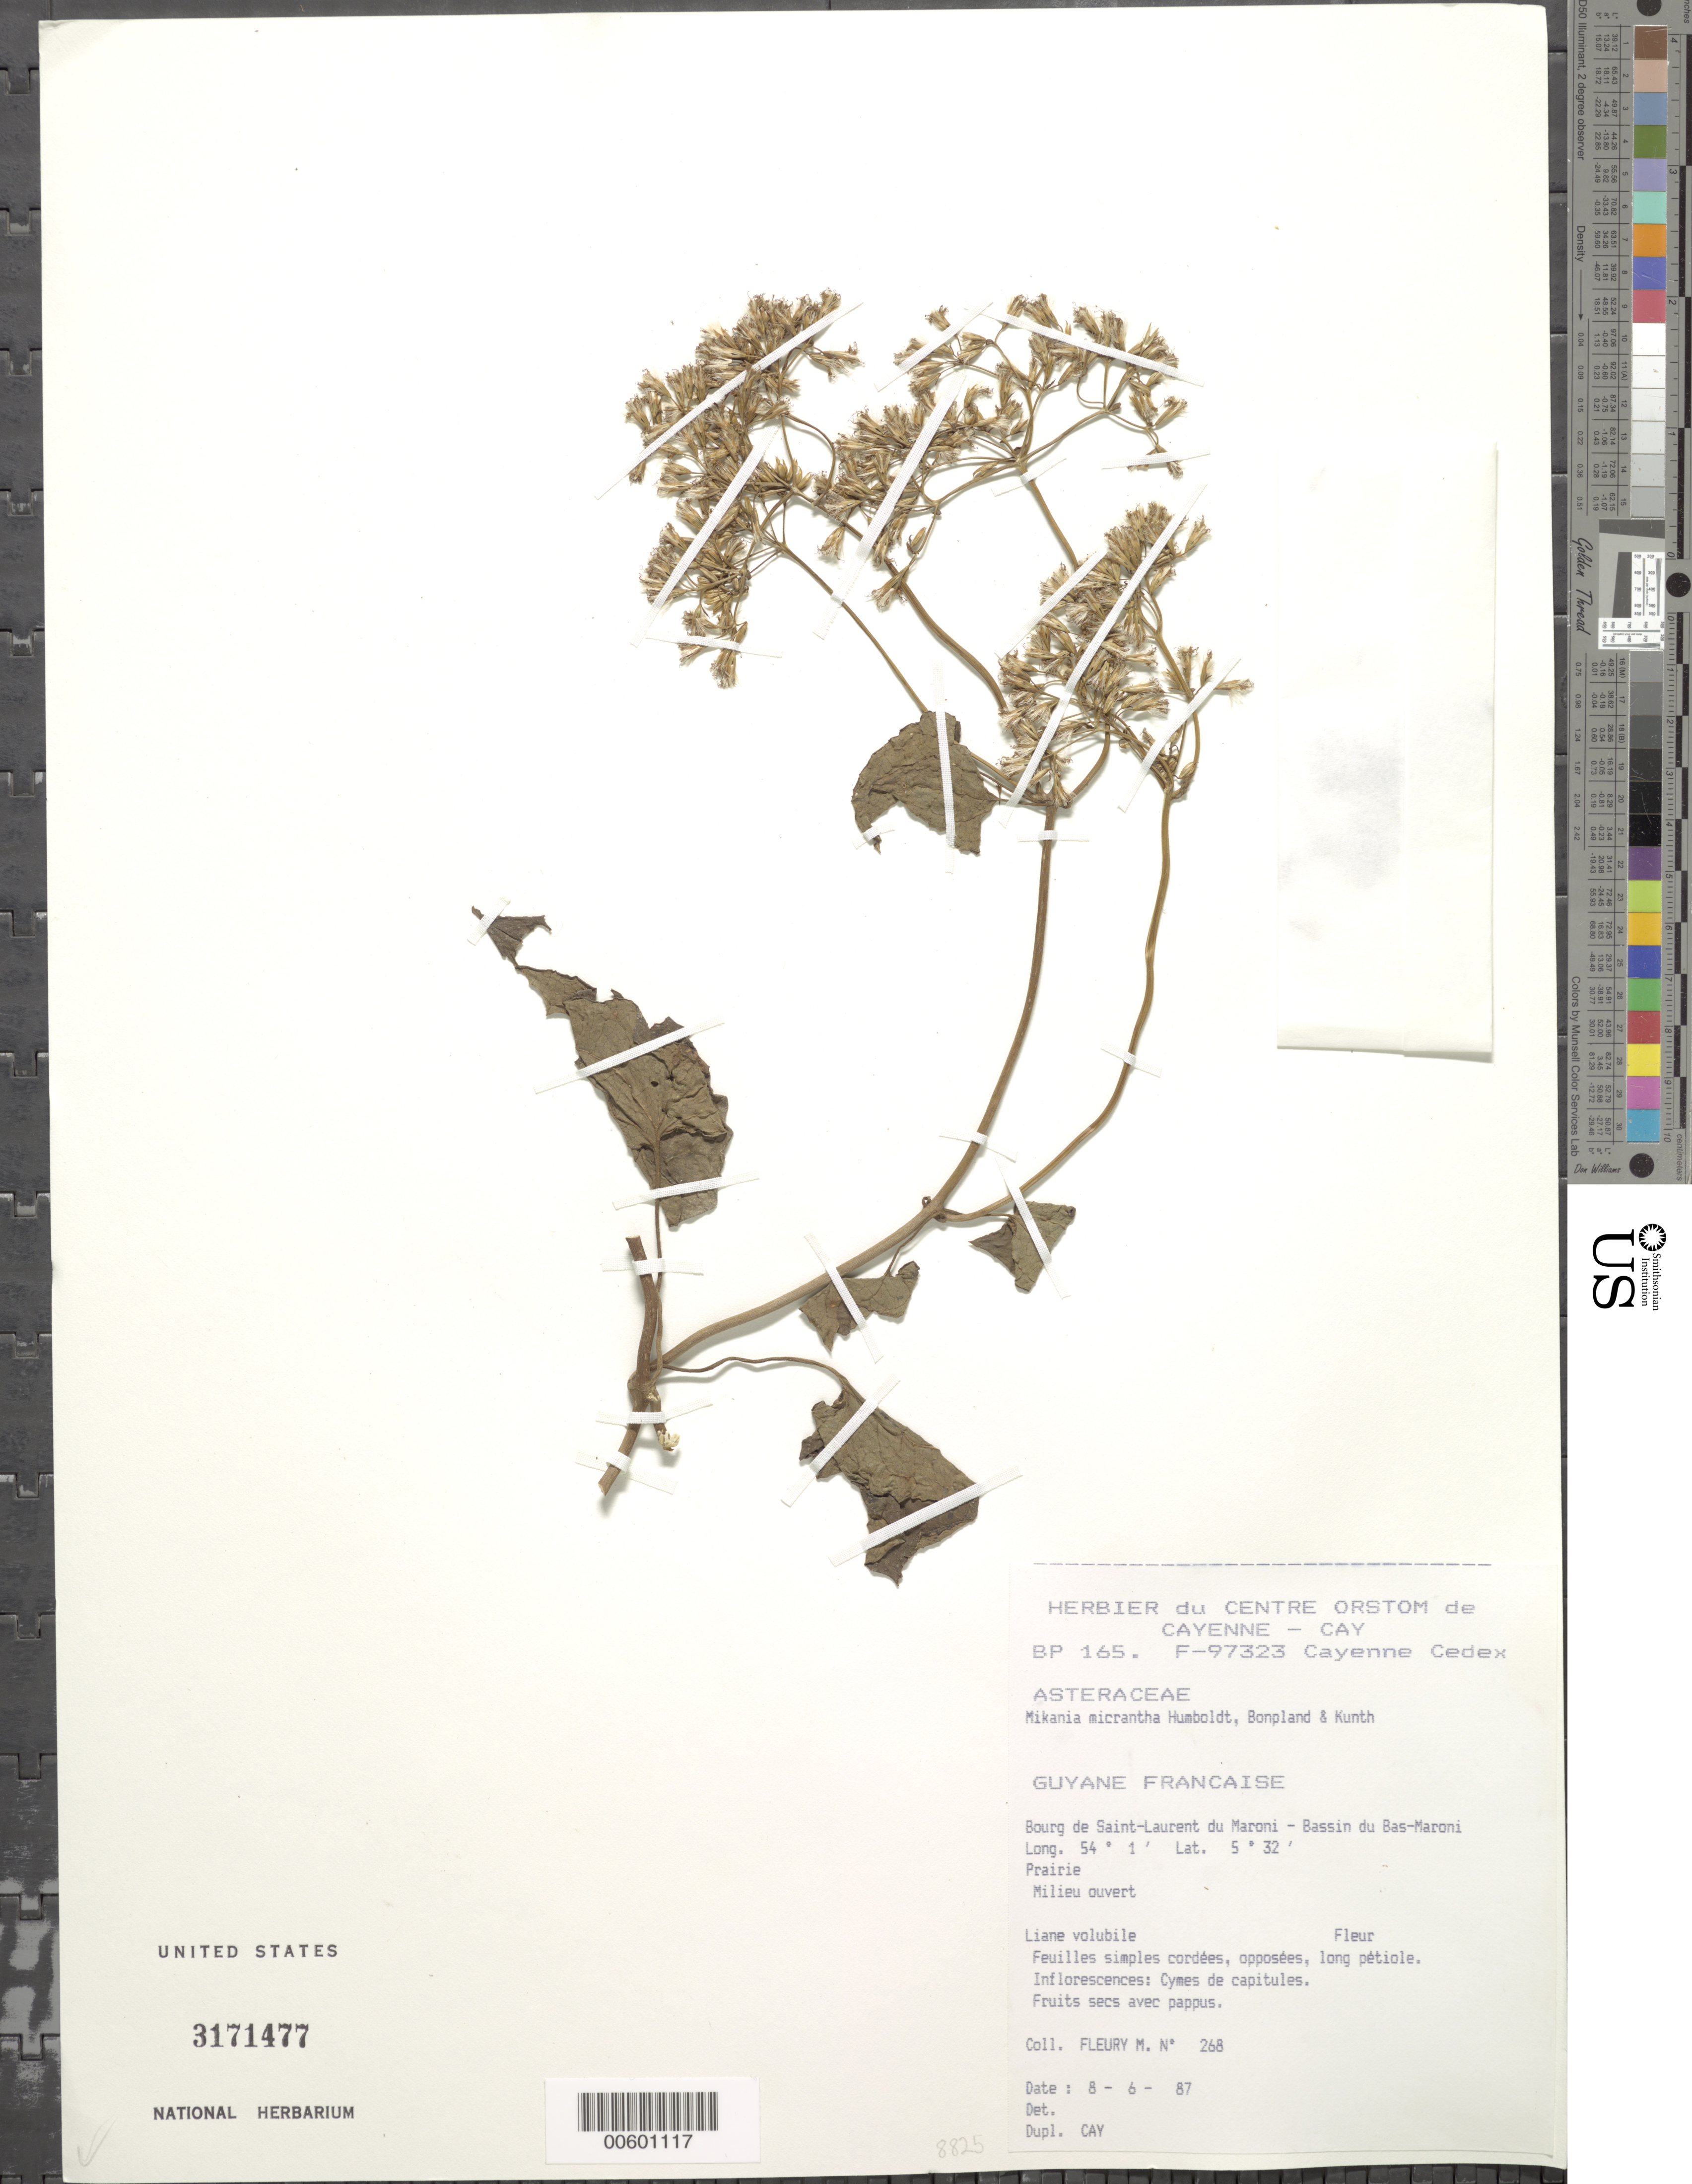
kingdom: Plantae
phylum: Tracheophyta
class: Magnoliopsida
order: Asterales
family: Asteraceae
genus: Mikania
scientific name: Mikania micrantha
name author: Kunth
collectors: M. Fleury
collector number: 268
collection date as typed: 8-Jun-87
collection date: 1987-06-08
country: French Guiana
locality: Commune de Saint-Laurent du Maroni, Bassin du Bas-Maroni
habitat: Prairie, milieu ouvert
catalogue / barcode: US 3171477